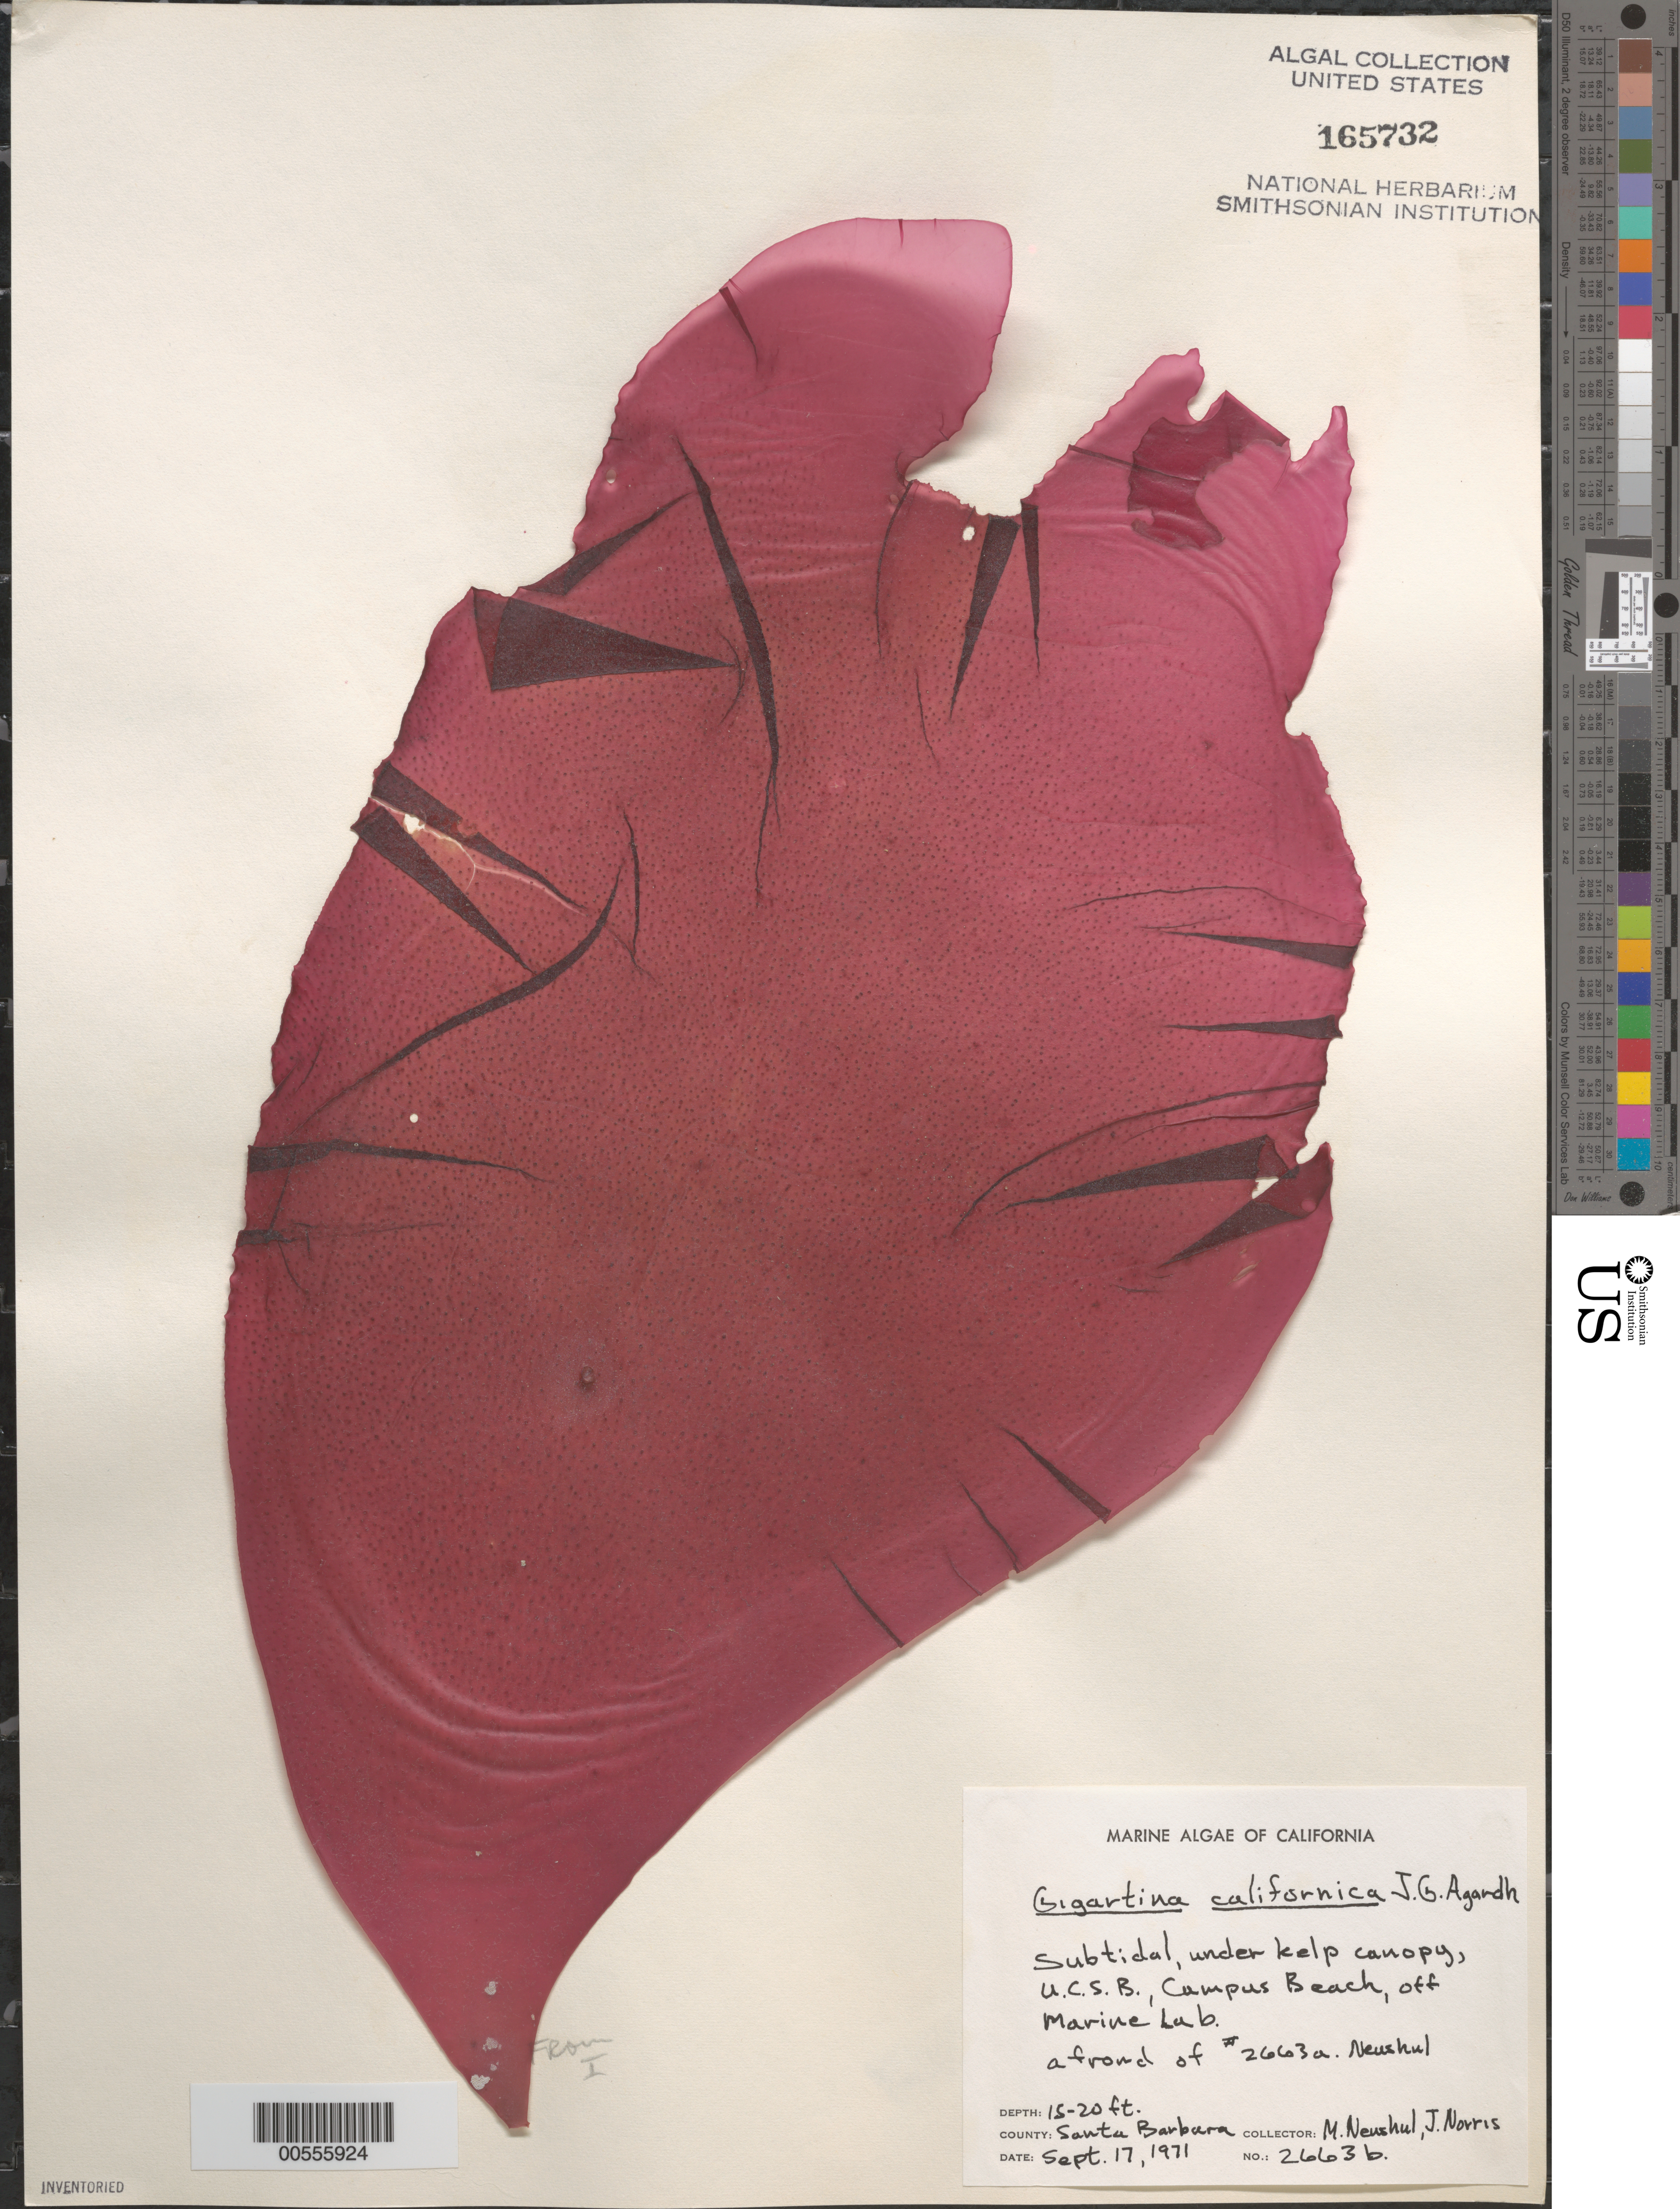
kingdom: Plantae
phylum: Rhodophyta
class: Florideophyceae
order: Gigartinales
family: Gigartinaceae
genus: Chondracanthus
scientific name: Chondracanthus corymbiferus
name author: (Kütz.) Guiry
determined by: Algae name updating Project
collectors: M. Neushul & J. N. Norris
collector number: Neushul 2663b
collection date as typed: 17 Sep 1971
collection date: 1971-09-17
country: United States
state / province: California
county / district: Santa Barbara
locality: Campus Beach, University of California Santa Barbara, off marine laboratory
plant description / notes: A frond from US no. 165731 Gigartina californica, Neushul 2663a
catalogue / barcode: US 165732